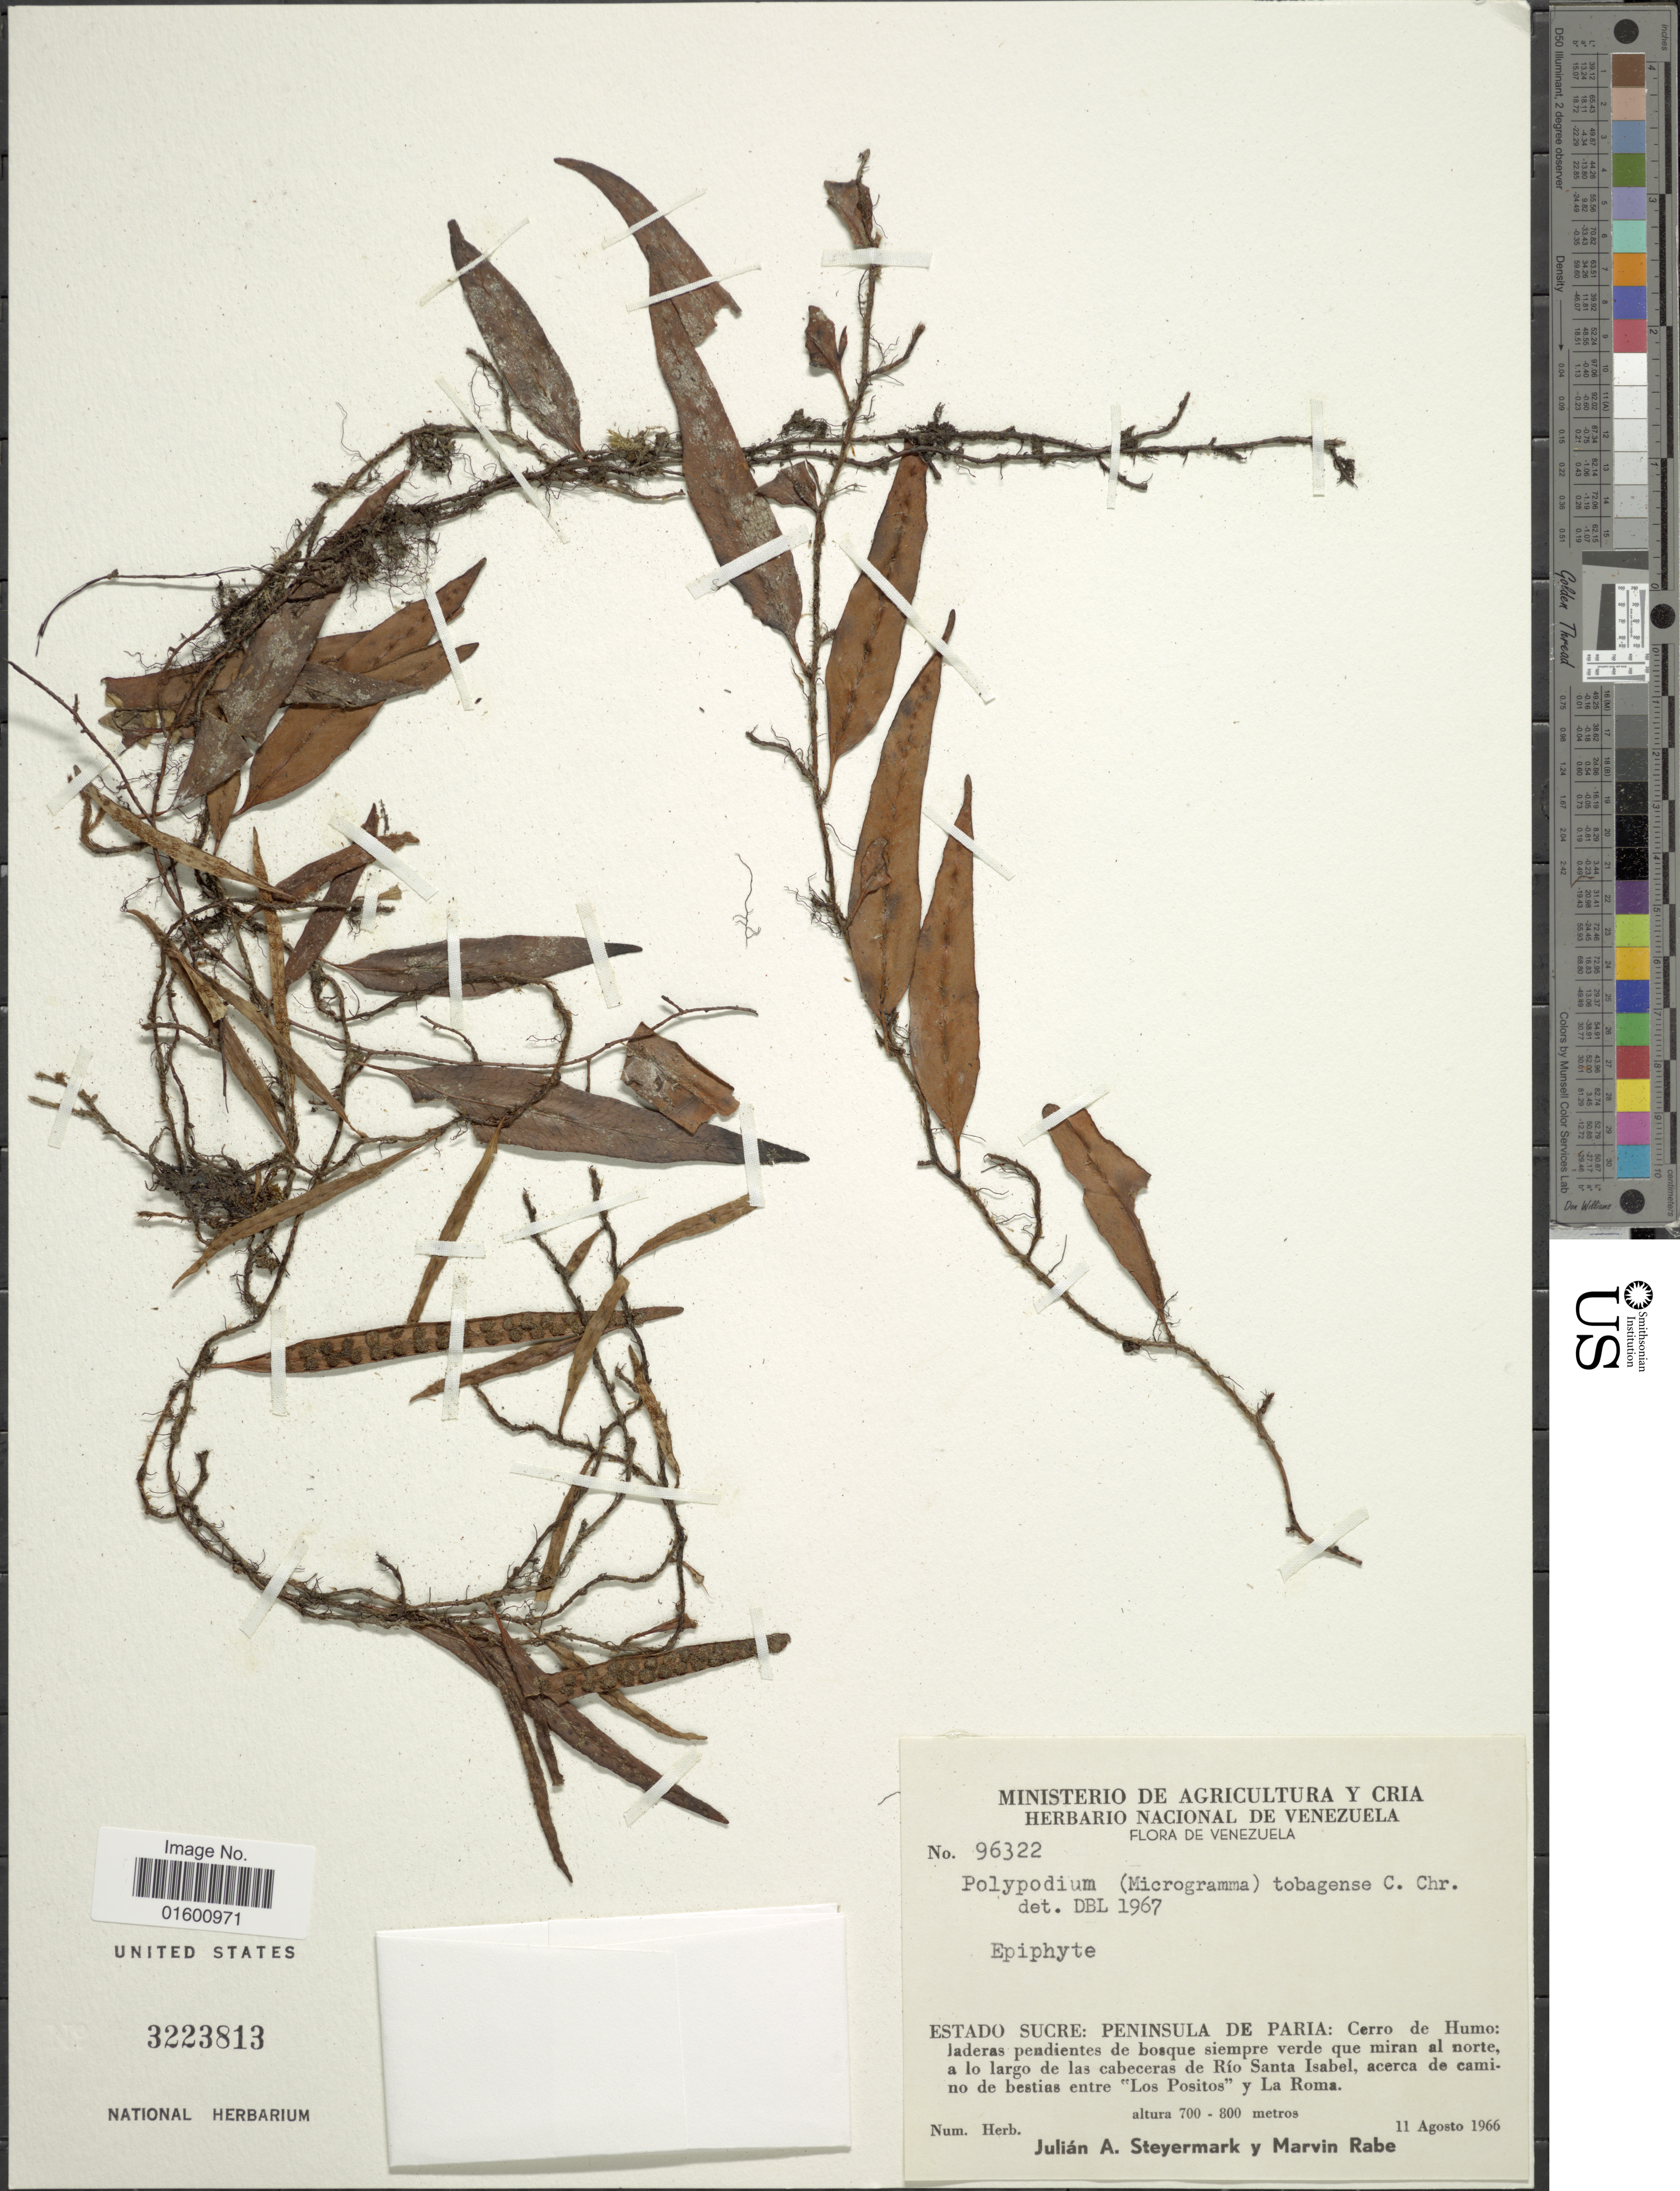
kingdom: Plantae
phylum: Tracheophyta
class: Polypodiopsida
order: Polypodiales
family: Polypodiaceae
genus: Microgramma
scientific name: Microgramma acatallela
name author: Alston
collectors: J. Steyermark & M. Rabe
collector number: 96322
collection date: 1966-08-11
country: Venezuela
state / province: Sucre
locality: Peninsula de Paria: Cerro de Humo: laderas pendientes de bosque siempre verde que miran al norte, a lo largo delas cabeceras de Rio Santa Isabel, acerca de camino de bestias entre "Los Positos" y La Roma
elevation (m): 700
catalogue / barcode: US 3223813